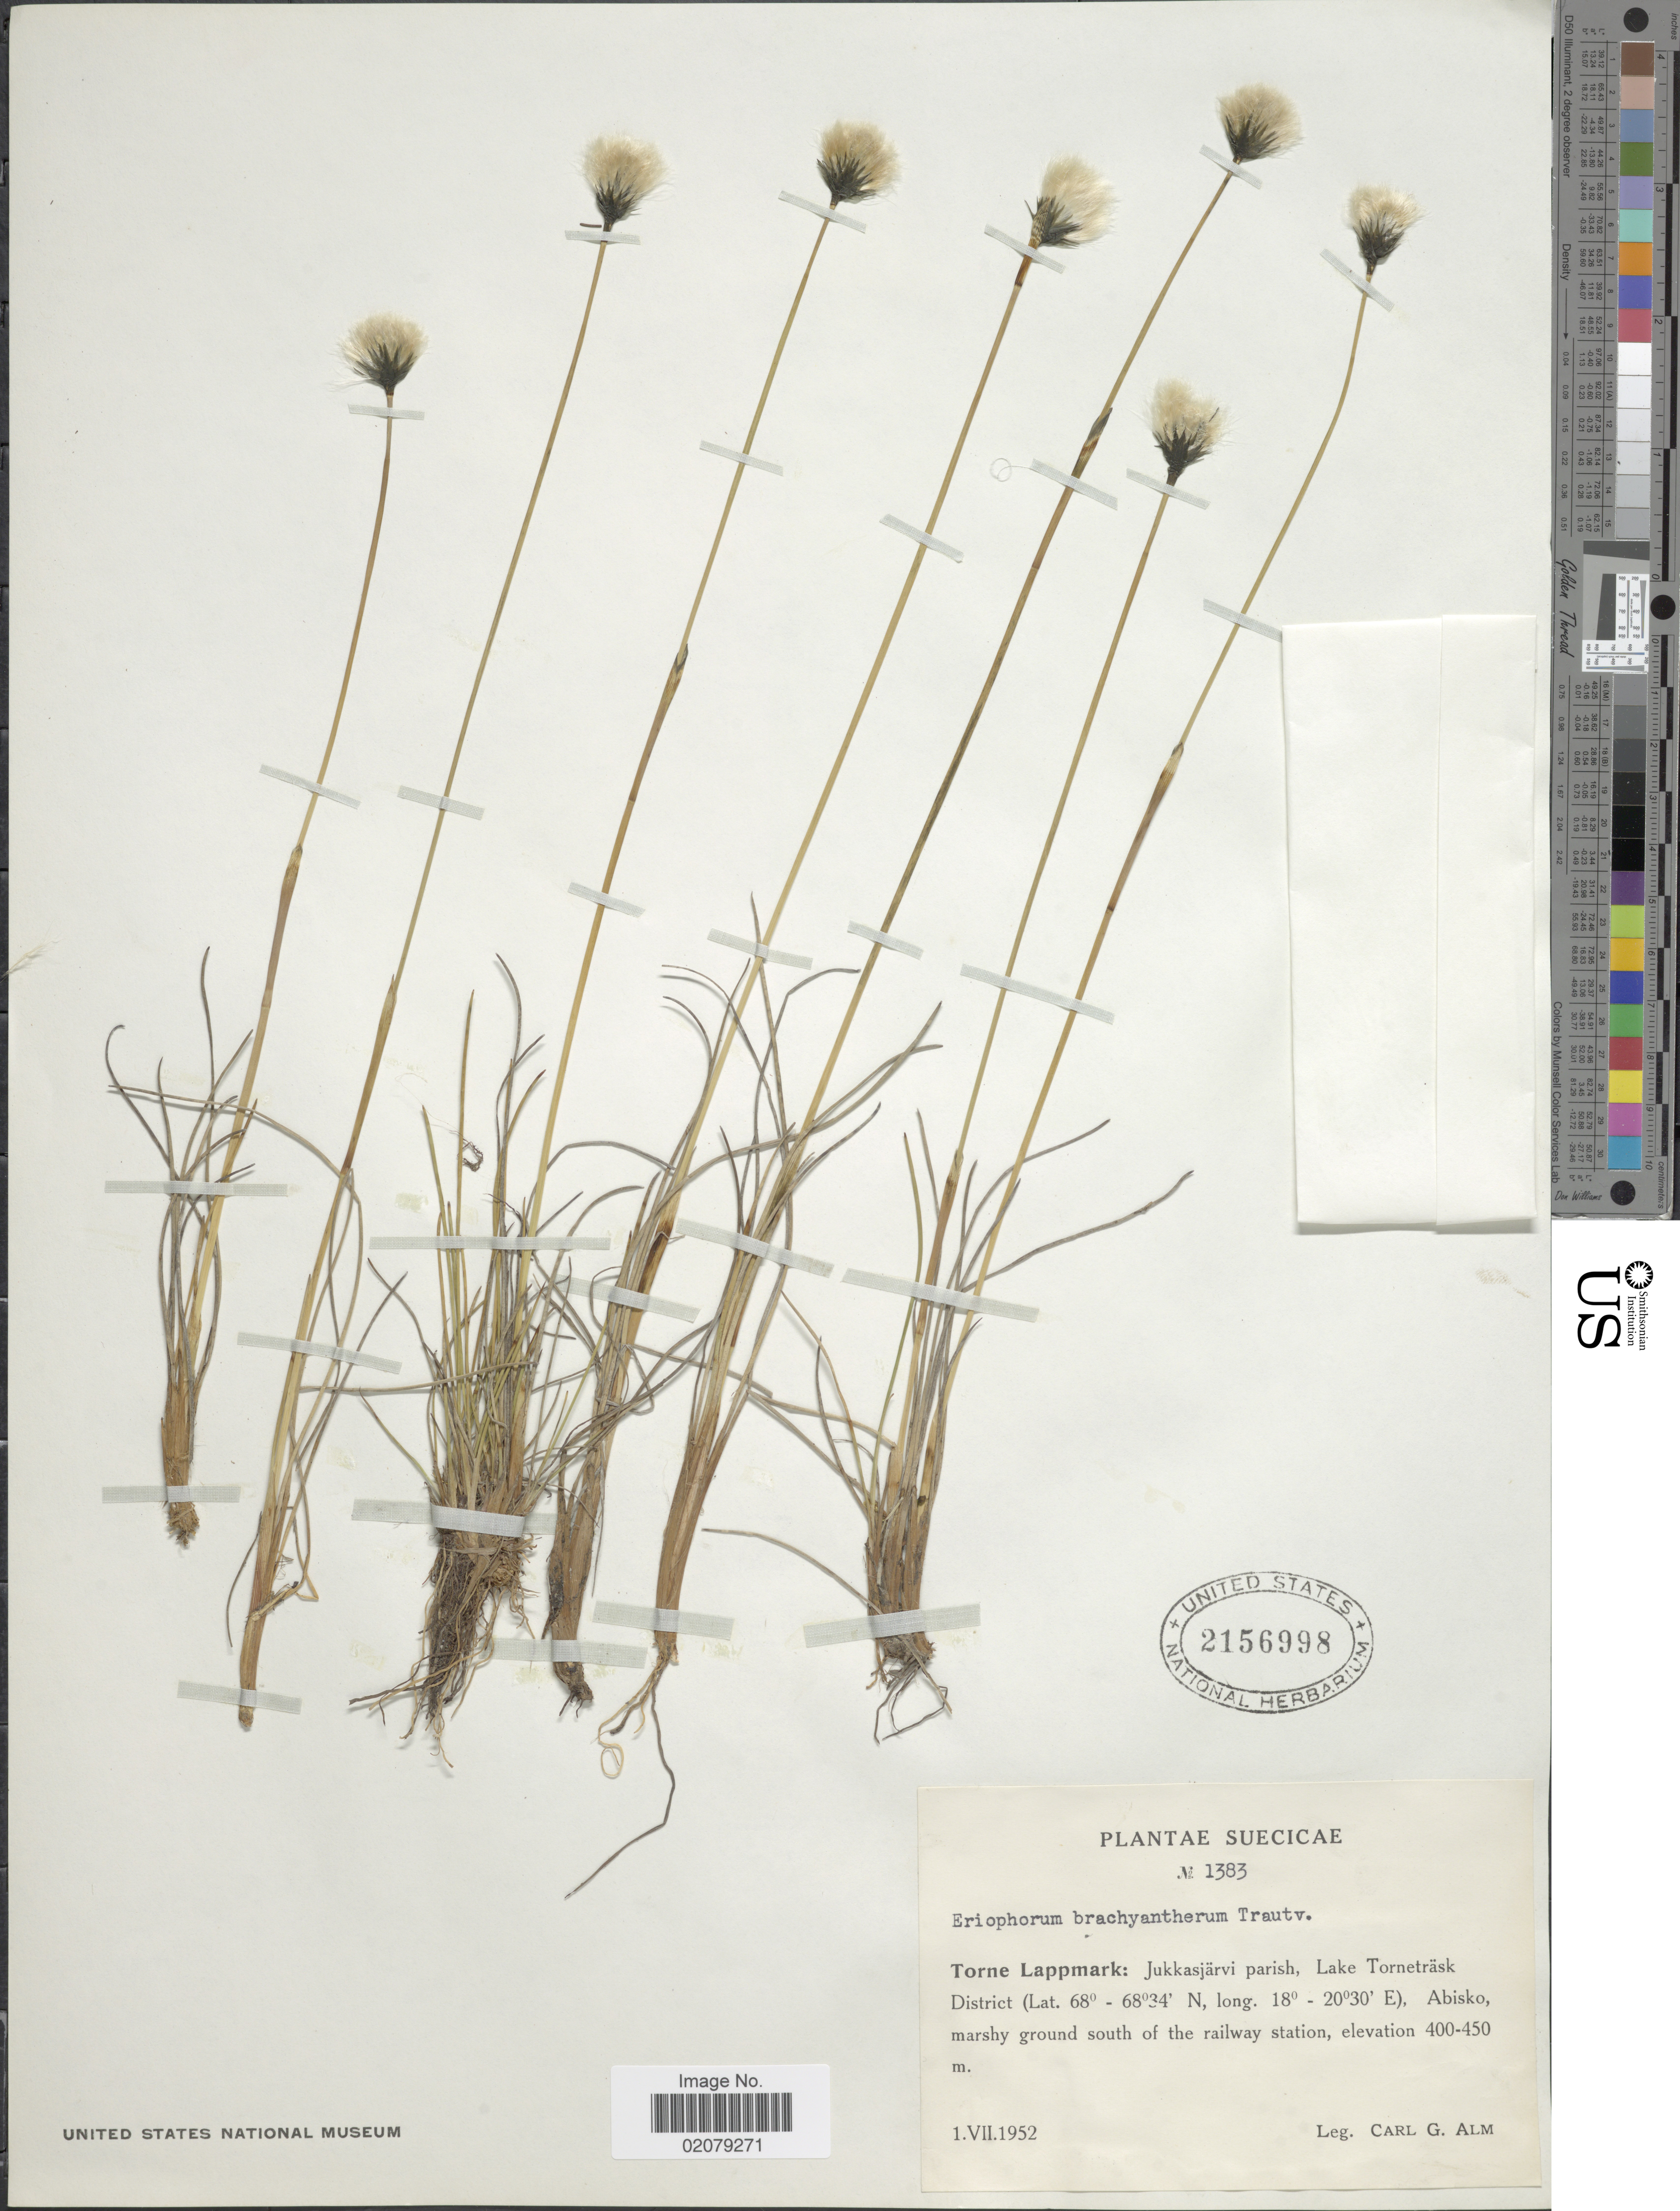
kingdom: Plantae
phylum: Tracheophyta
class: Liliopsida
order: Poales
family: Cyperaceae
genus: Eriophorum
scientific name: Eriophorum brachyantherum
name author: Trautv. & C.A. Mey.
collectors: C. G. Alm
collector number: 1383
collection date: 1952-07-01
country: Sweden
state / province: Norrbotten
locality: Suecicae, Torne Lappmark, Jukkasjarvi parish, Lake Tornetrask District, Abisko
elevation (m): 400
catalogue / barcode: US 2156998